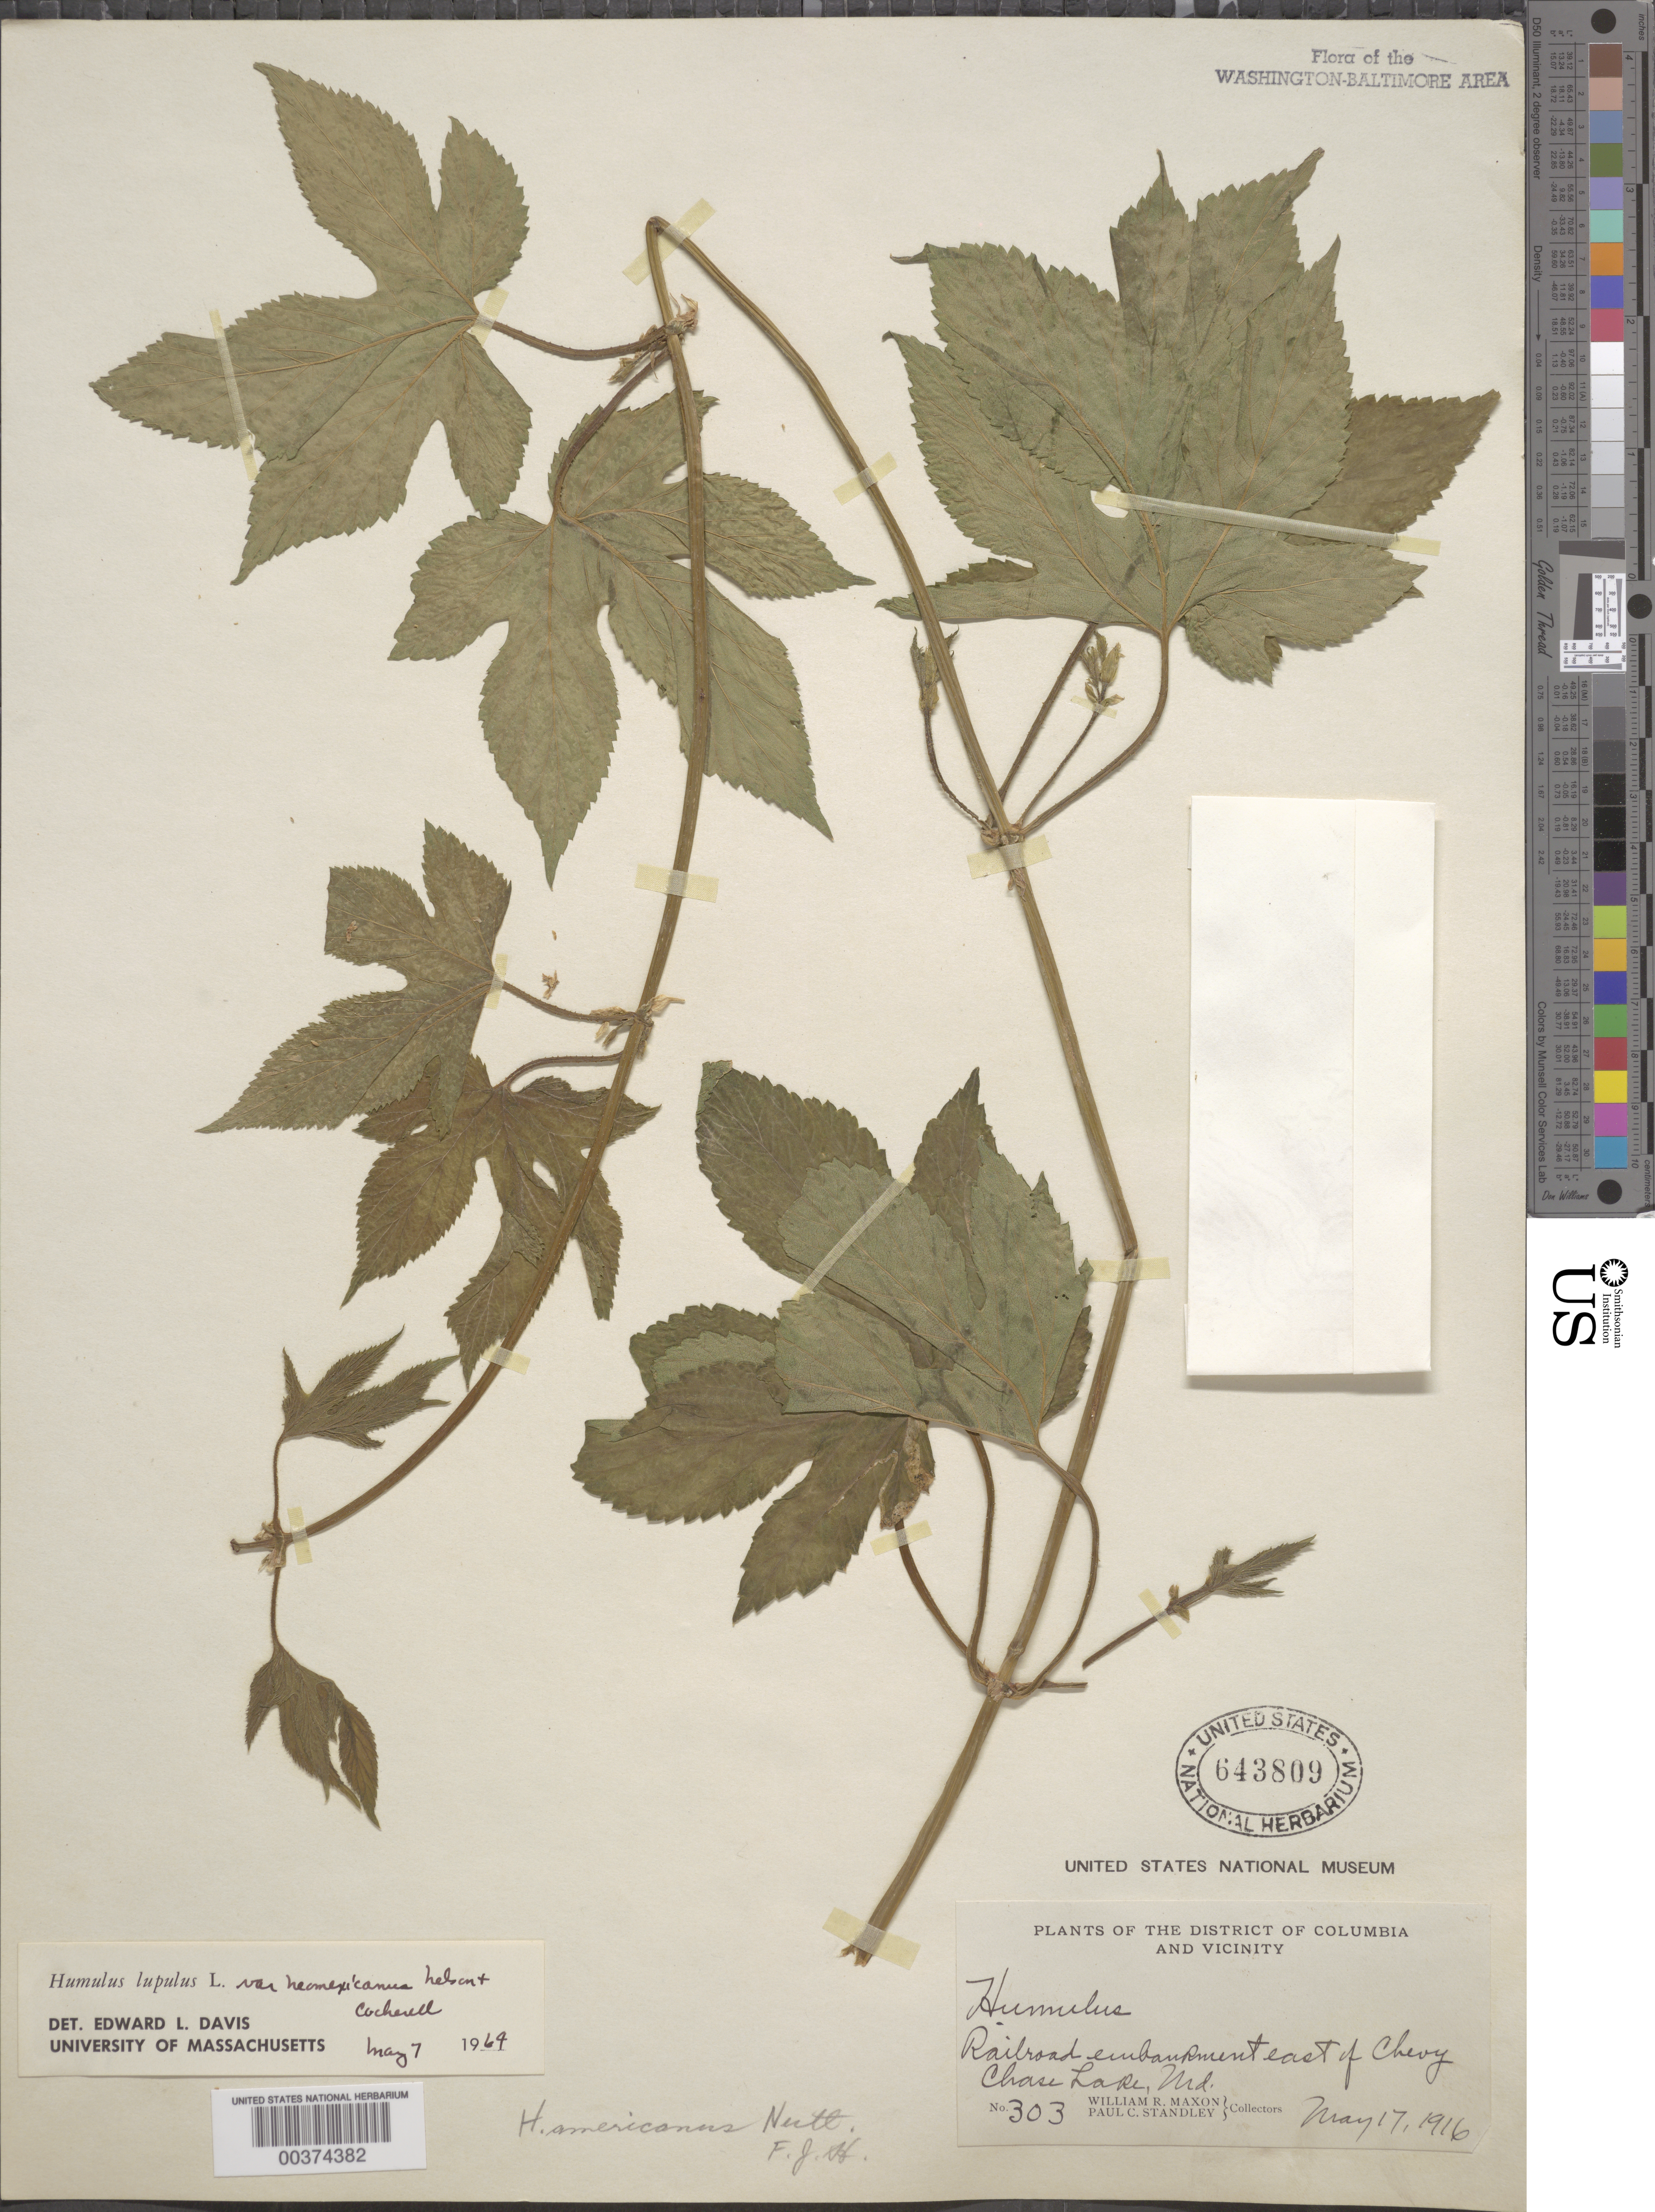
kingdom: Plantae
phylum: Tracheophyta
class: Magnoliopsida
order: Rosales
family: Cannabaceae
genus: Humulus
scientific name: Humulus lupulus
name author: L.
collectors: W. R. Maxon & P. C. Standley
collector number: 303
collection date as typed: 17 May 1916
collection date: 1916-05-17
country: United States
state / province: Maryland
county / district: Montgomery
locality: East of Chevy Chase, Railroad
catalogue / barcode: US 643809